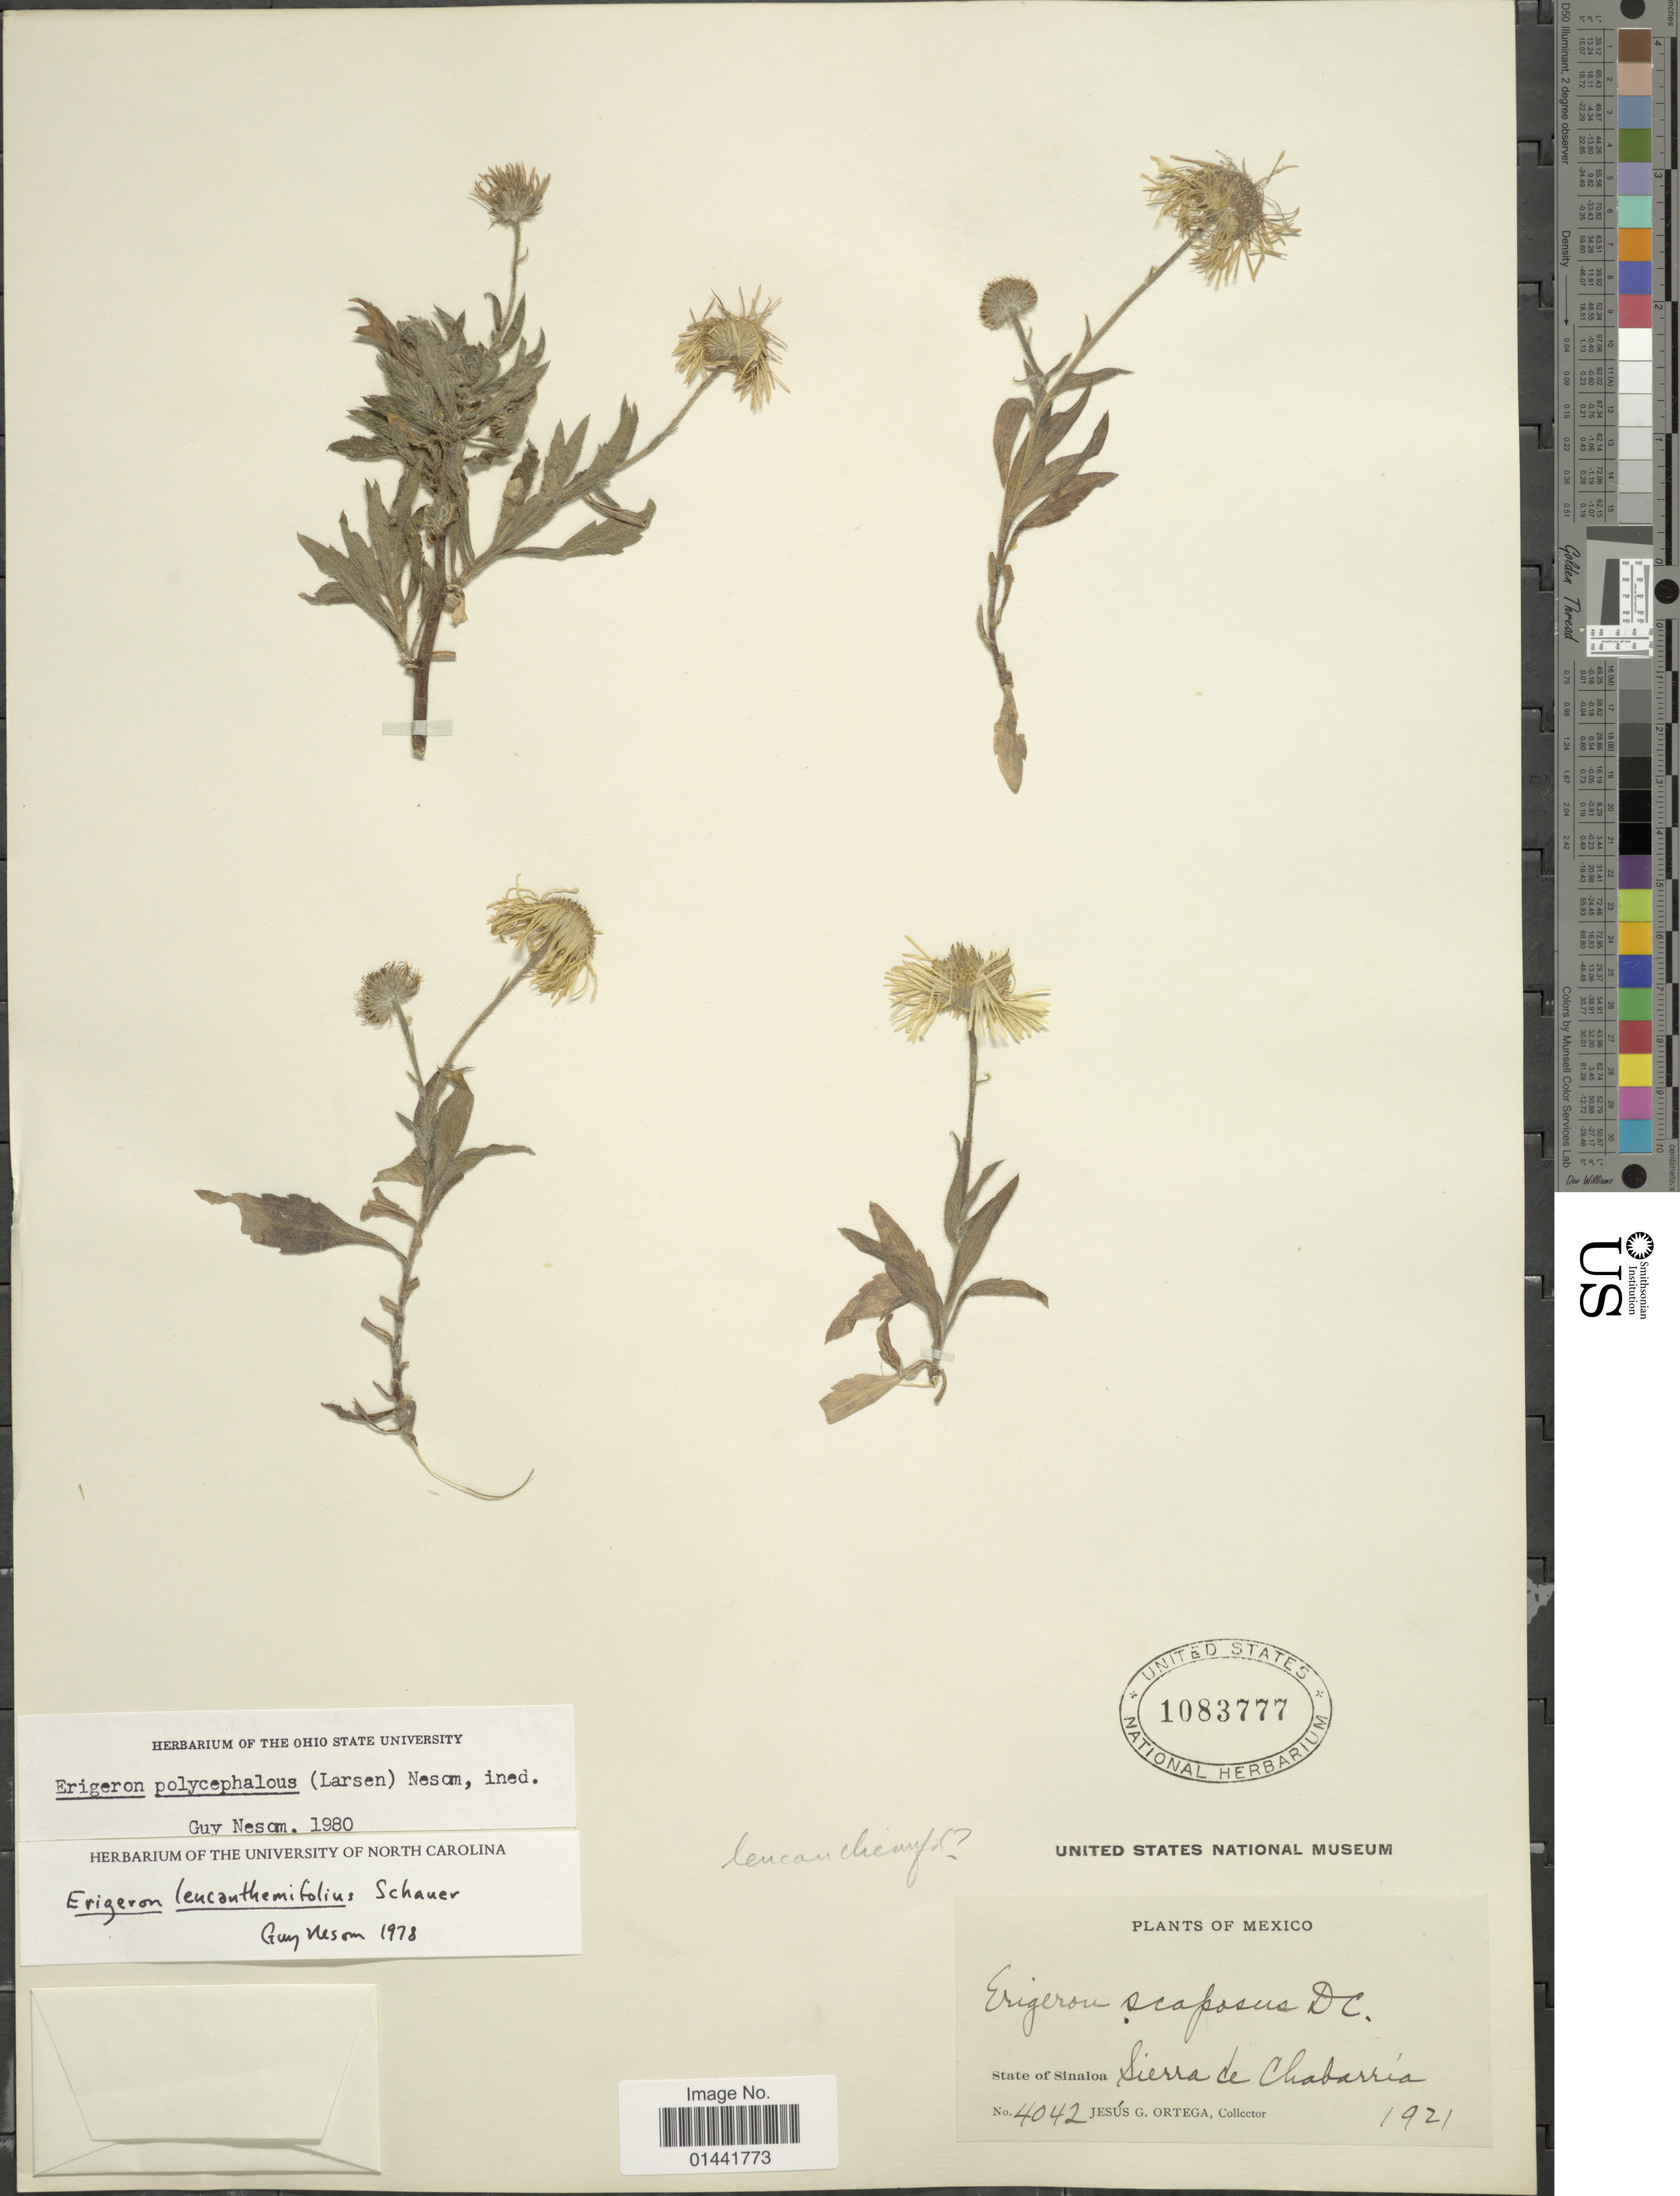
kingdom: Plantae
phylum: Tracheophyta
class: Magnoliopsida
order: Asterales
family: Asteraceae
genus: Erigeron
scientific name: Erigeron polycephalus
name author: (Larsen) G.L. Nesom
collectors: J. Ortega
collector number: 4042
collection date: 1921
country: Mexico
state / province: Sinaloa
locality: Sierra de Chabarría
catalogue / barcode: US 1083777